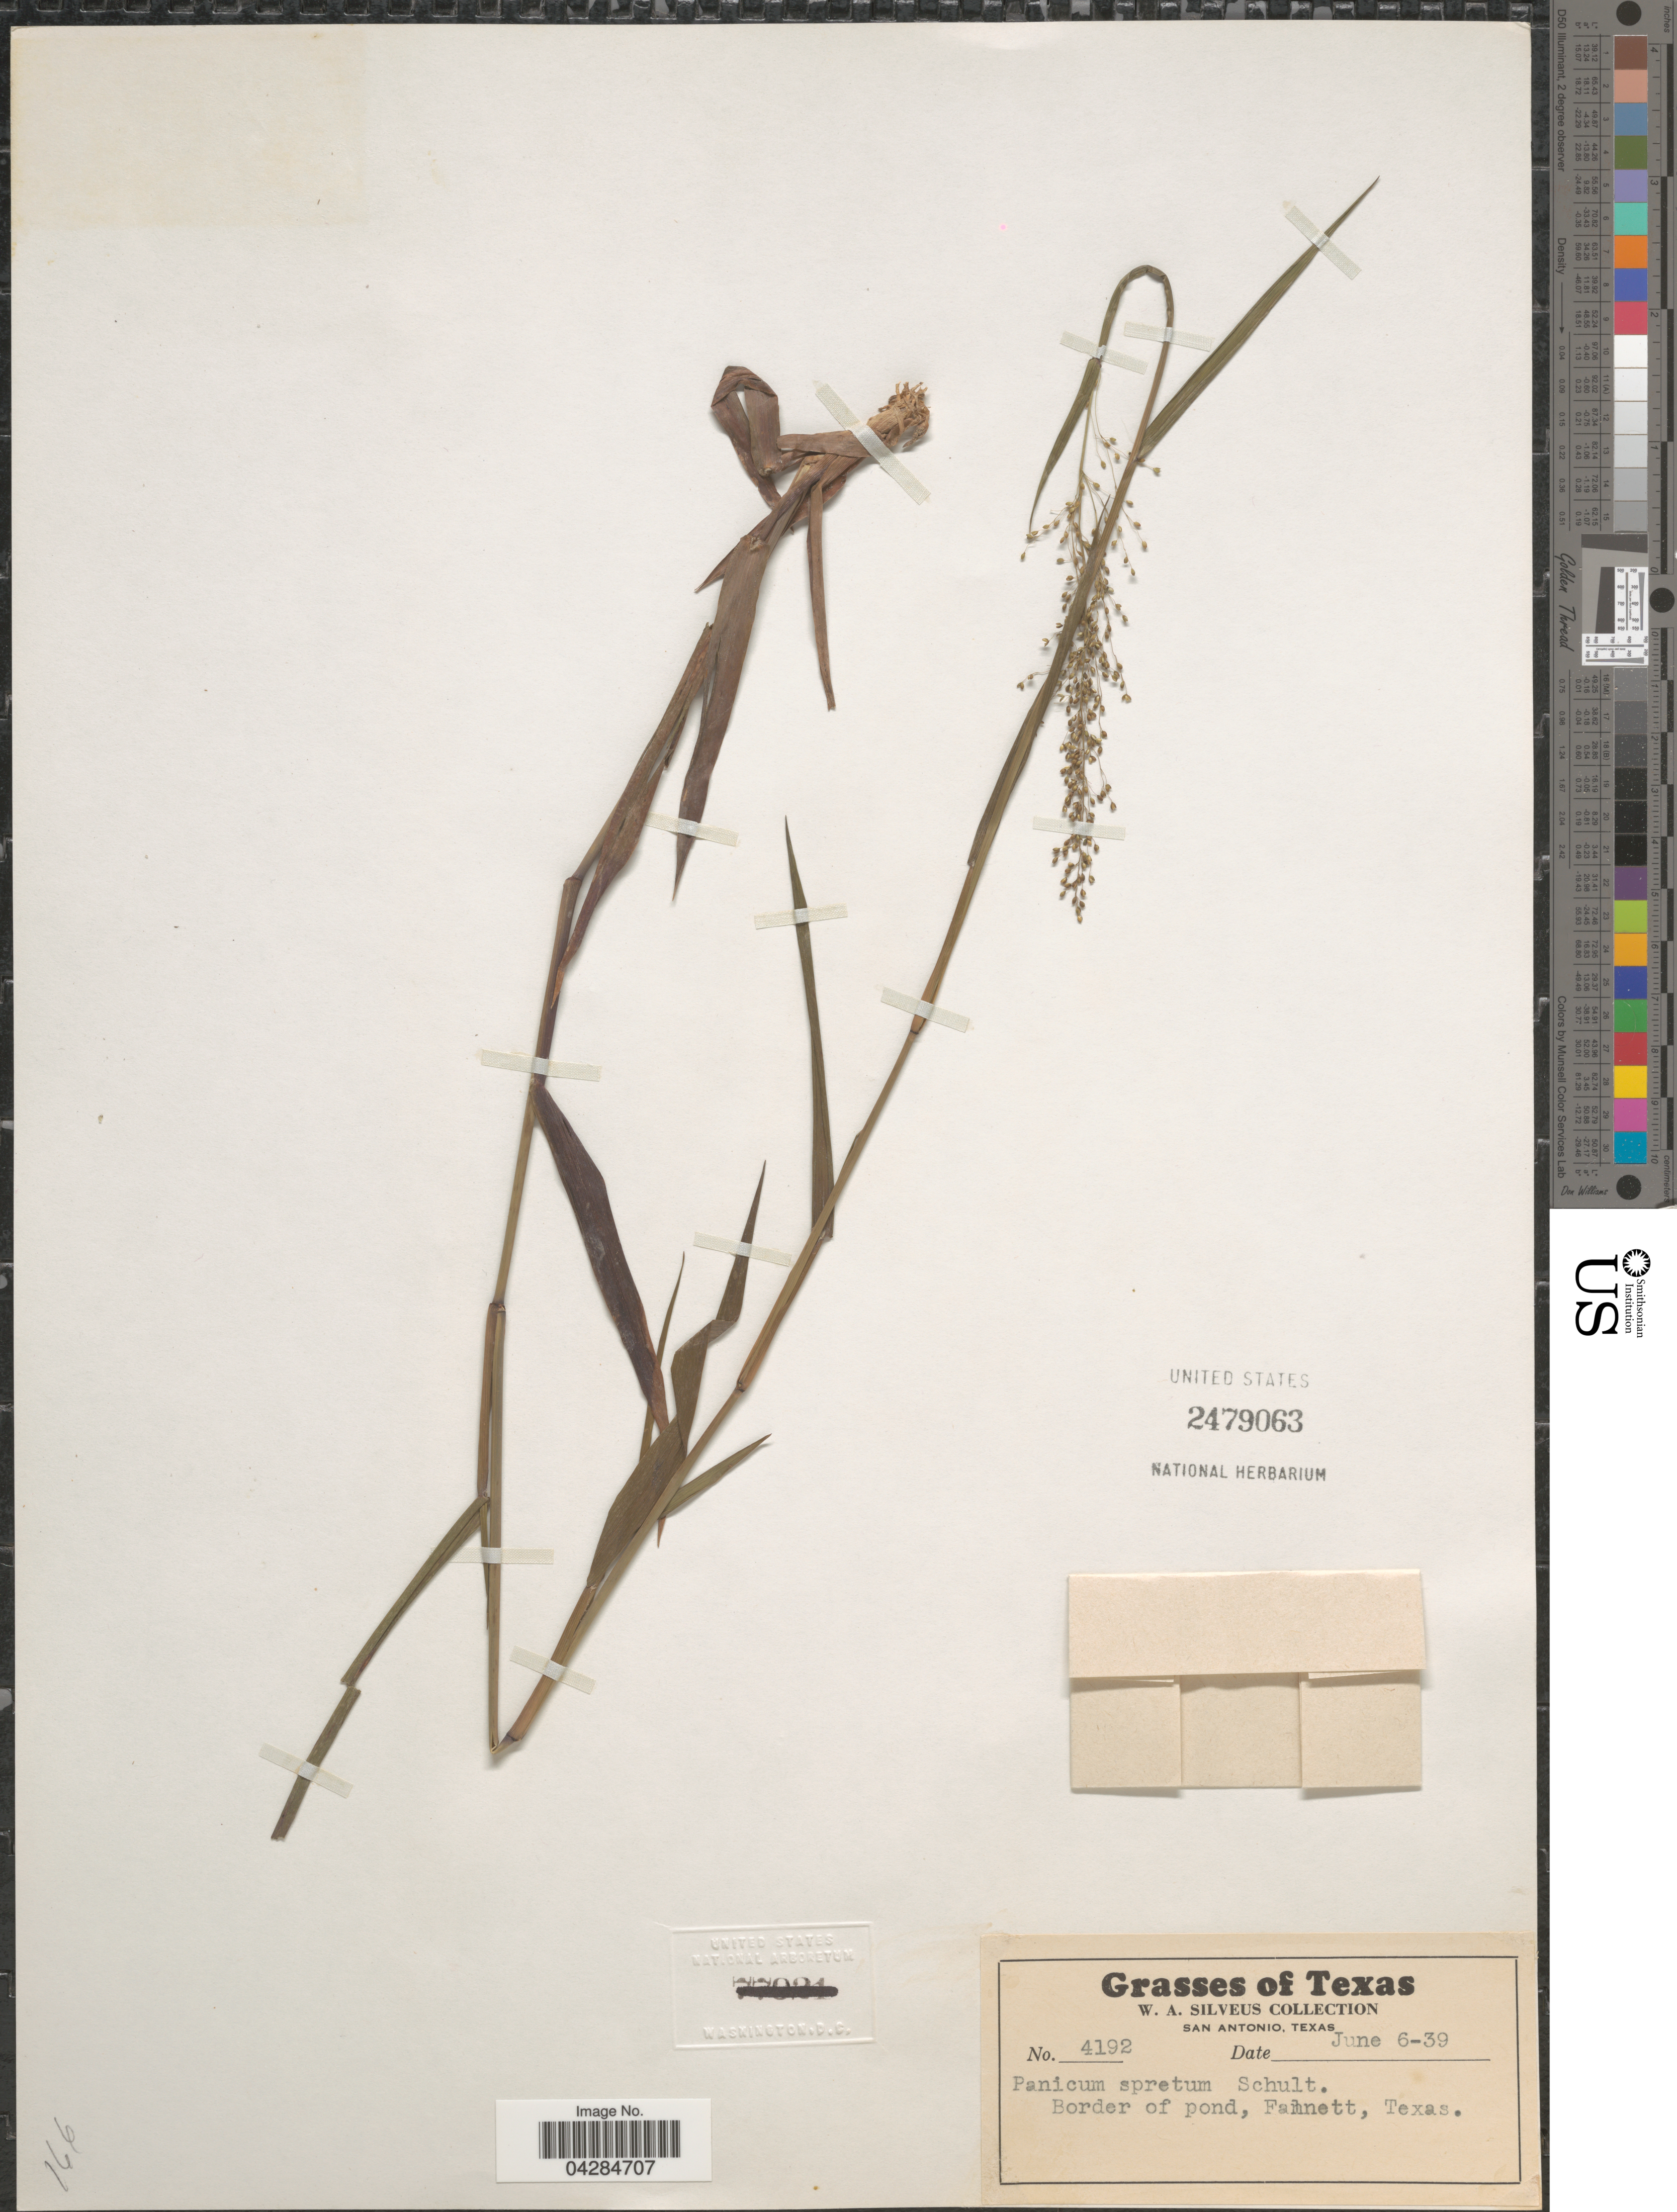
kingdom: Plantae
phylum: Tracheophyta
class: Liliopsida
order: Poales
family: Poaceae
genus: Dichanthelium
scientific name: Dichanthelium ovale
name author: (Elliott) Gould & C.A. Clark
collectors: W. Silveus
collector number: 4192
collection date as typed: Transcribed d/m/y: 6/6/39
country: United States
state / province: Texas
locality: Border of pond, Fannett.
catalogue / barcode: US 2479063